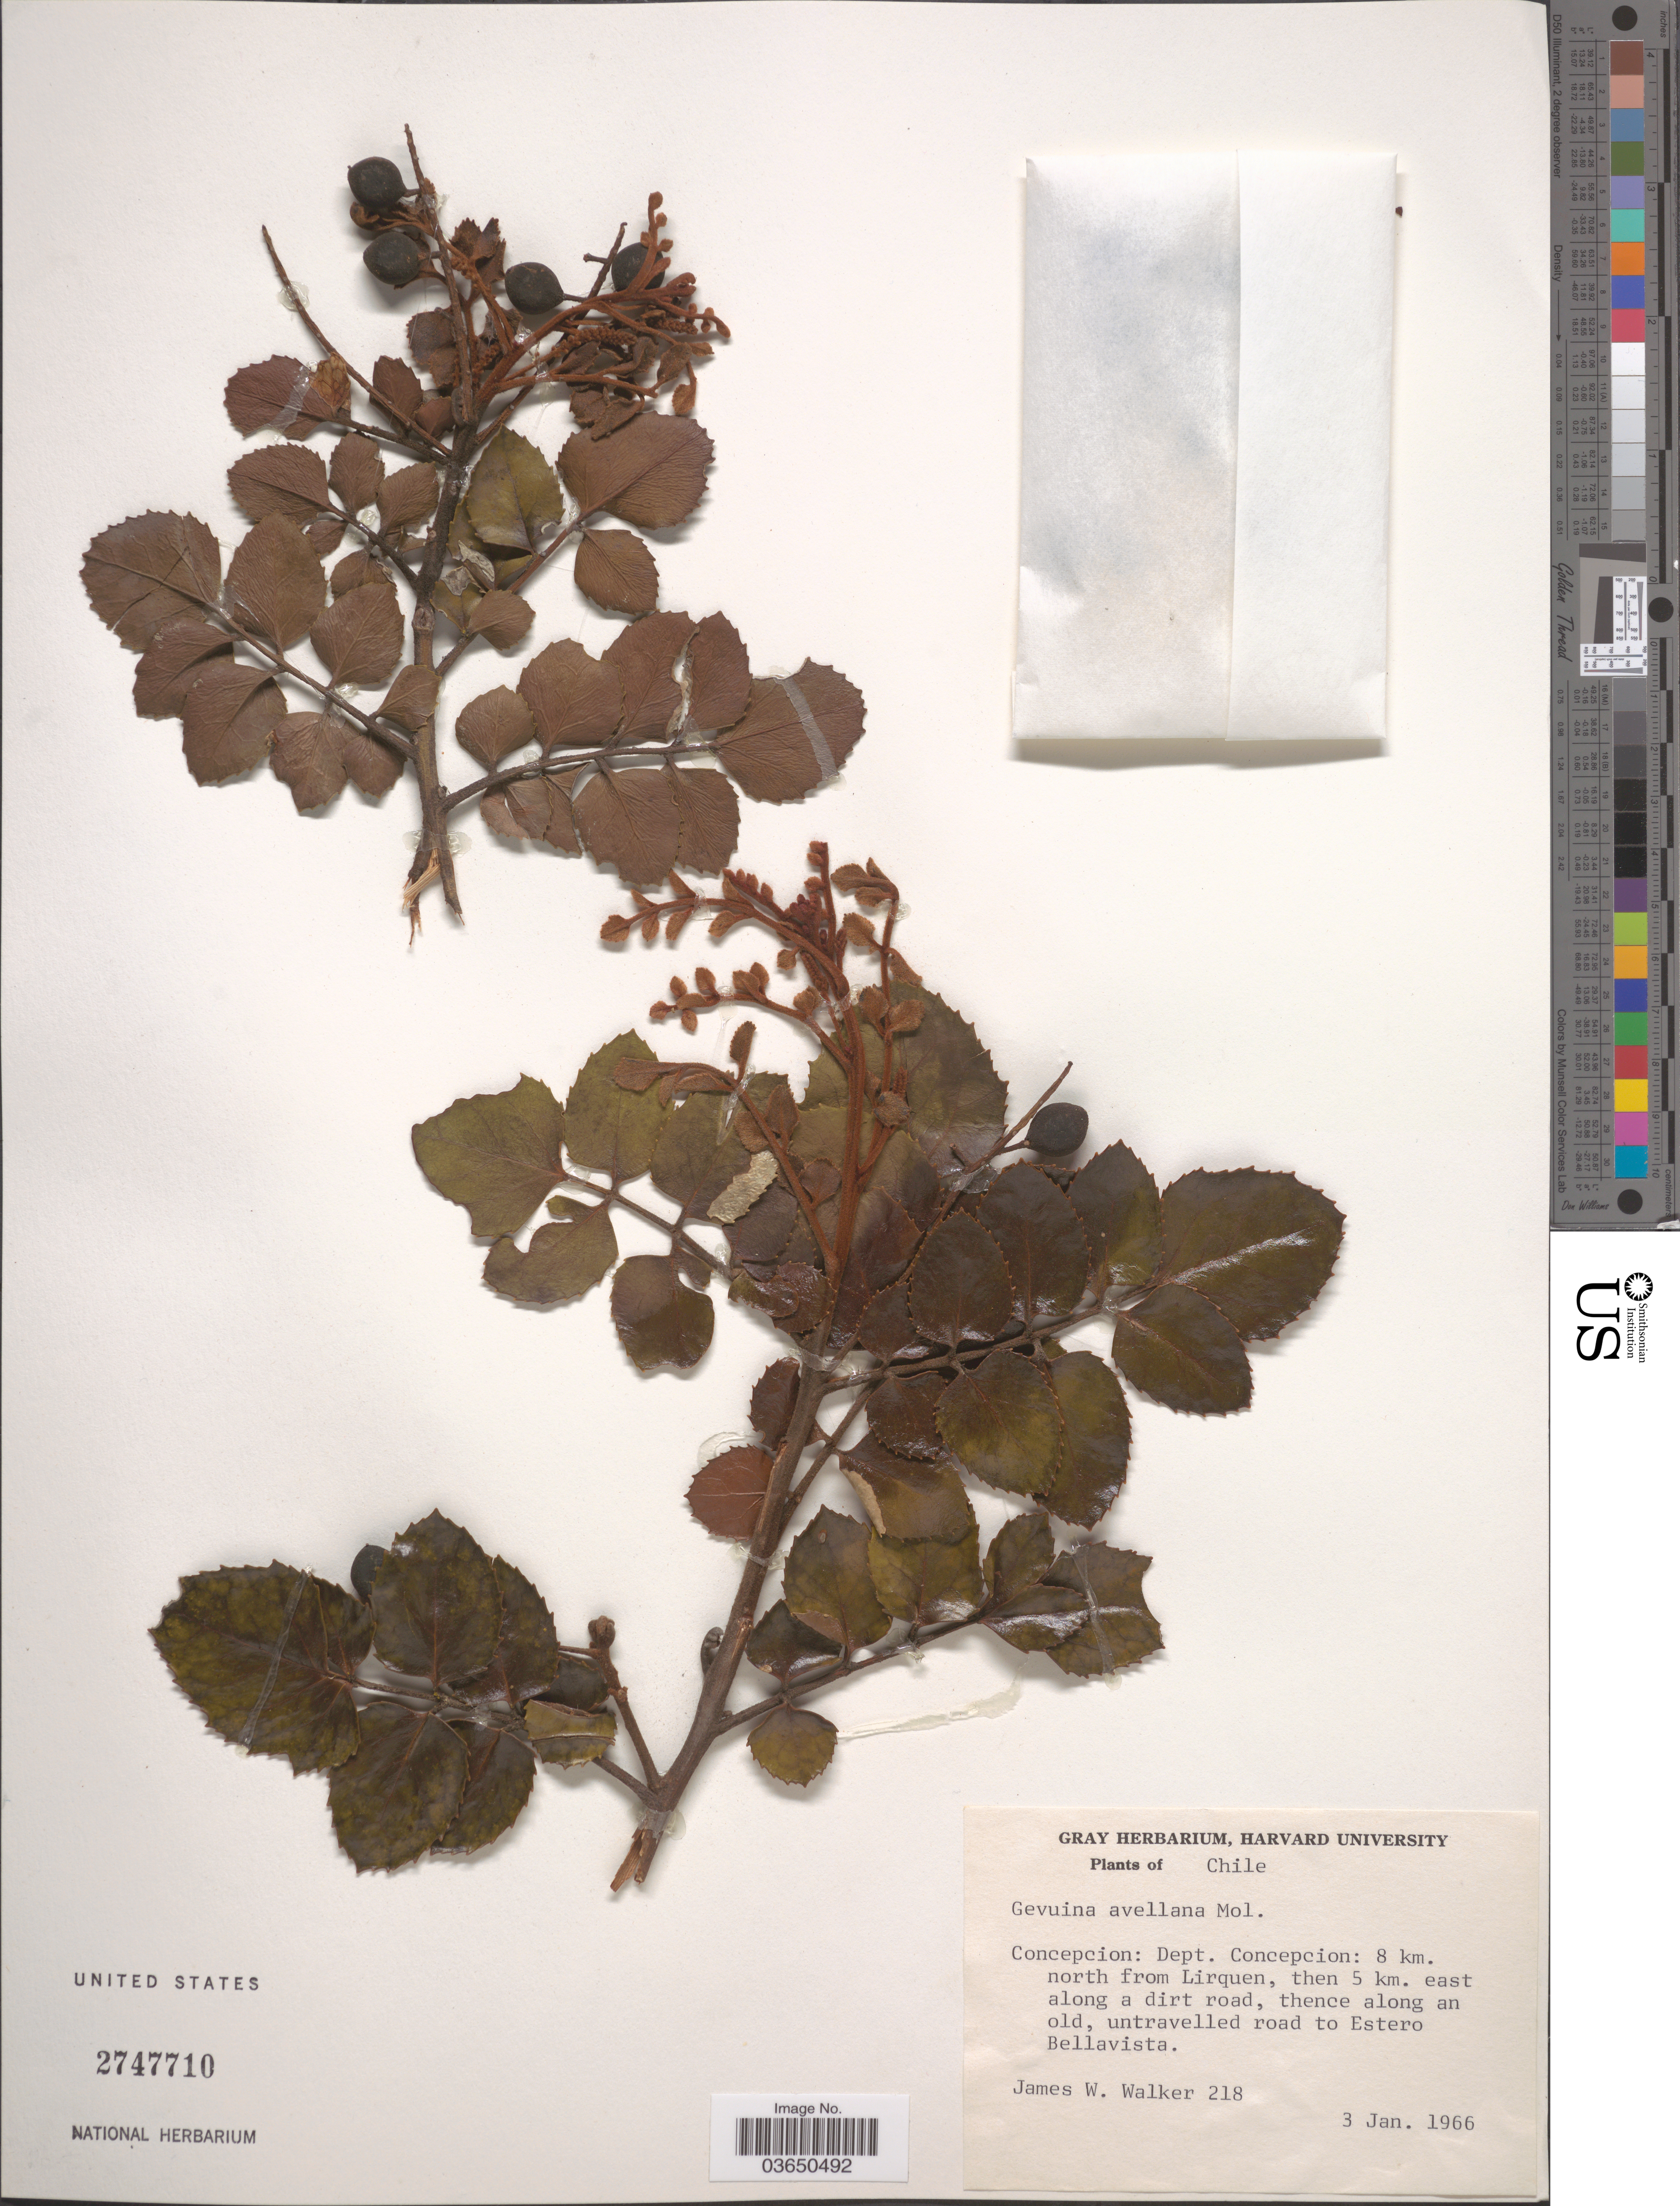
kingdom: Plantae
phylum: Tracheophyta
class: Magnoliopsida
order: Proteales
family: Proteaceae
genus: Gevuina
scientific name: Gevuina avellana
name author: Molina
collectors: J. W. Walker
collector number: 218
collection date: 1966-01-03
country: Chile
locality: Concepcion: Dept. Concepcion: 8 km. north from Lirquen, then 5 km. east along a dirt road, thence along an old, untravelled road to Estero Bellavista.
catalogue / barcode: US 2747710